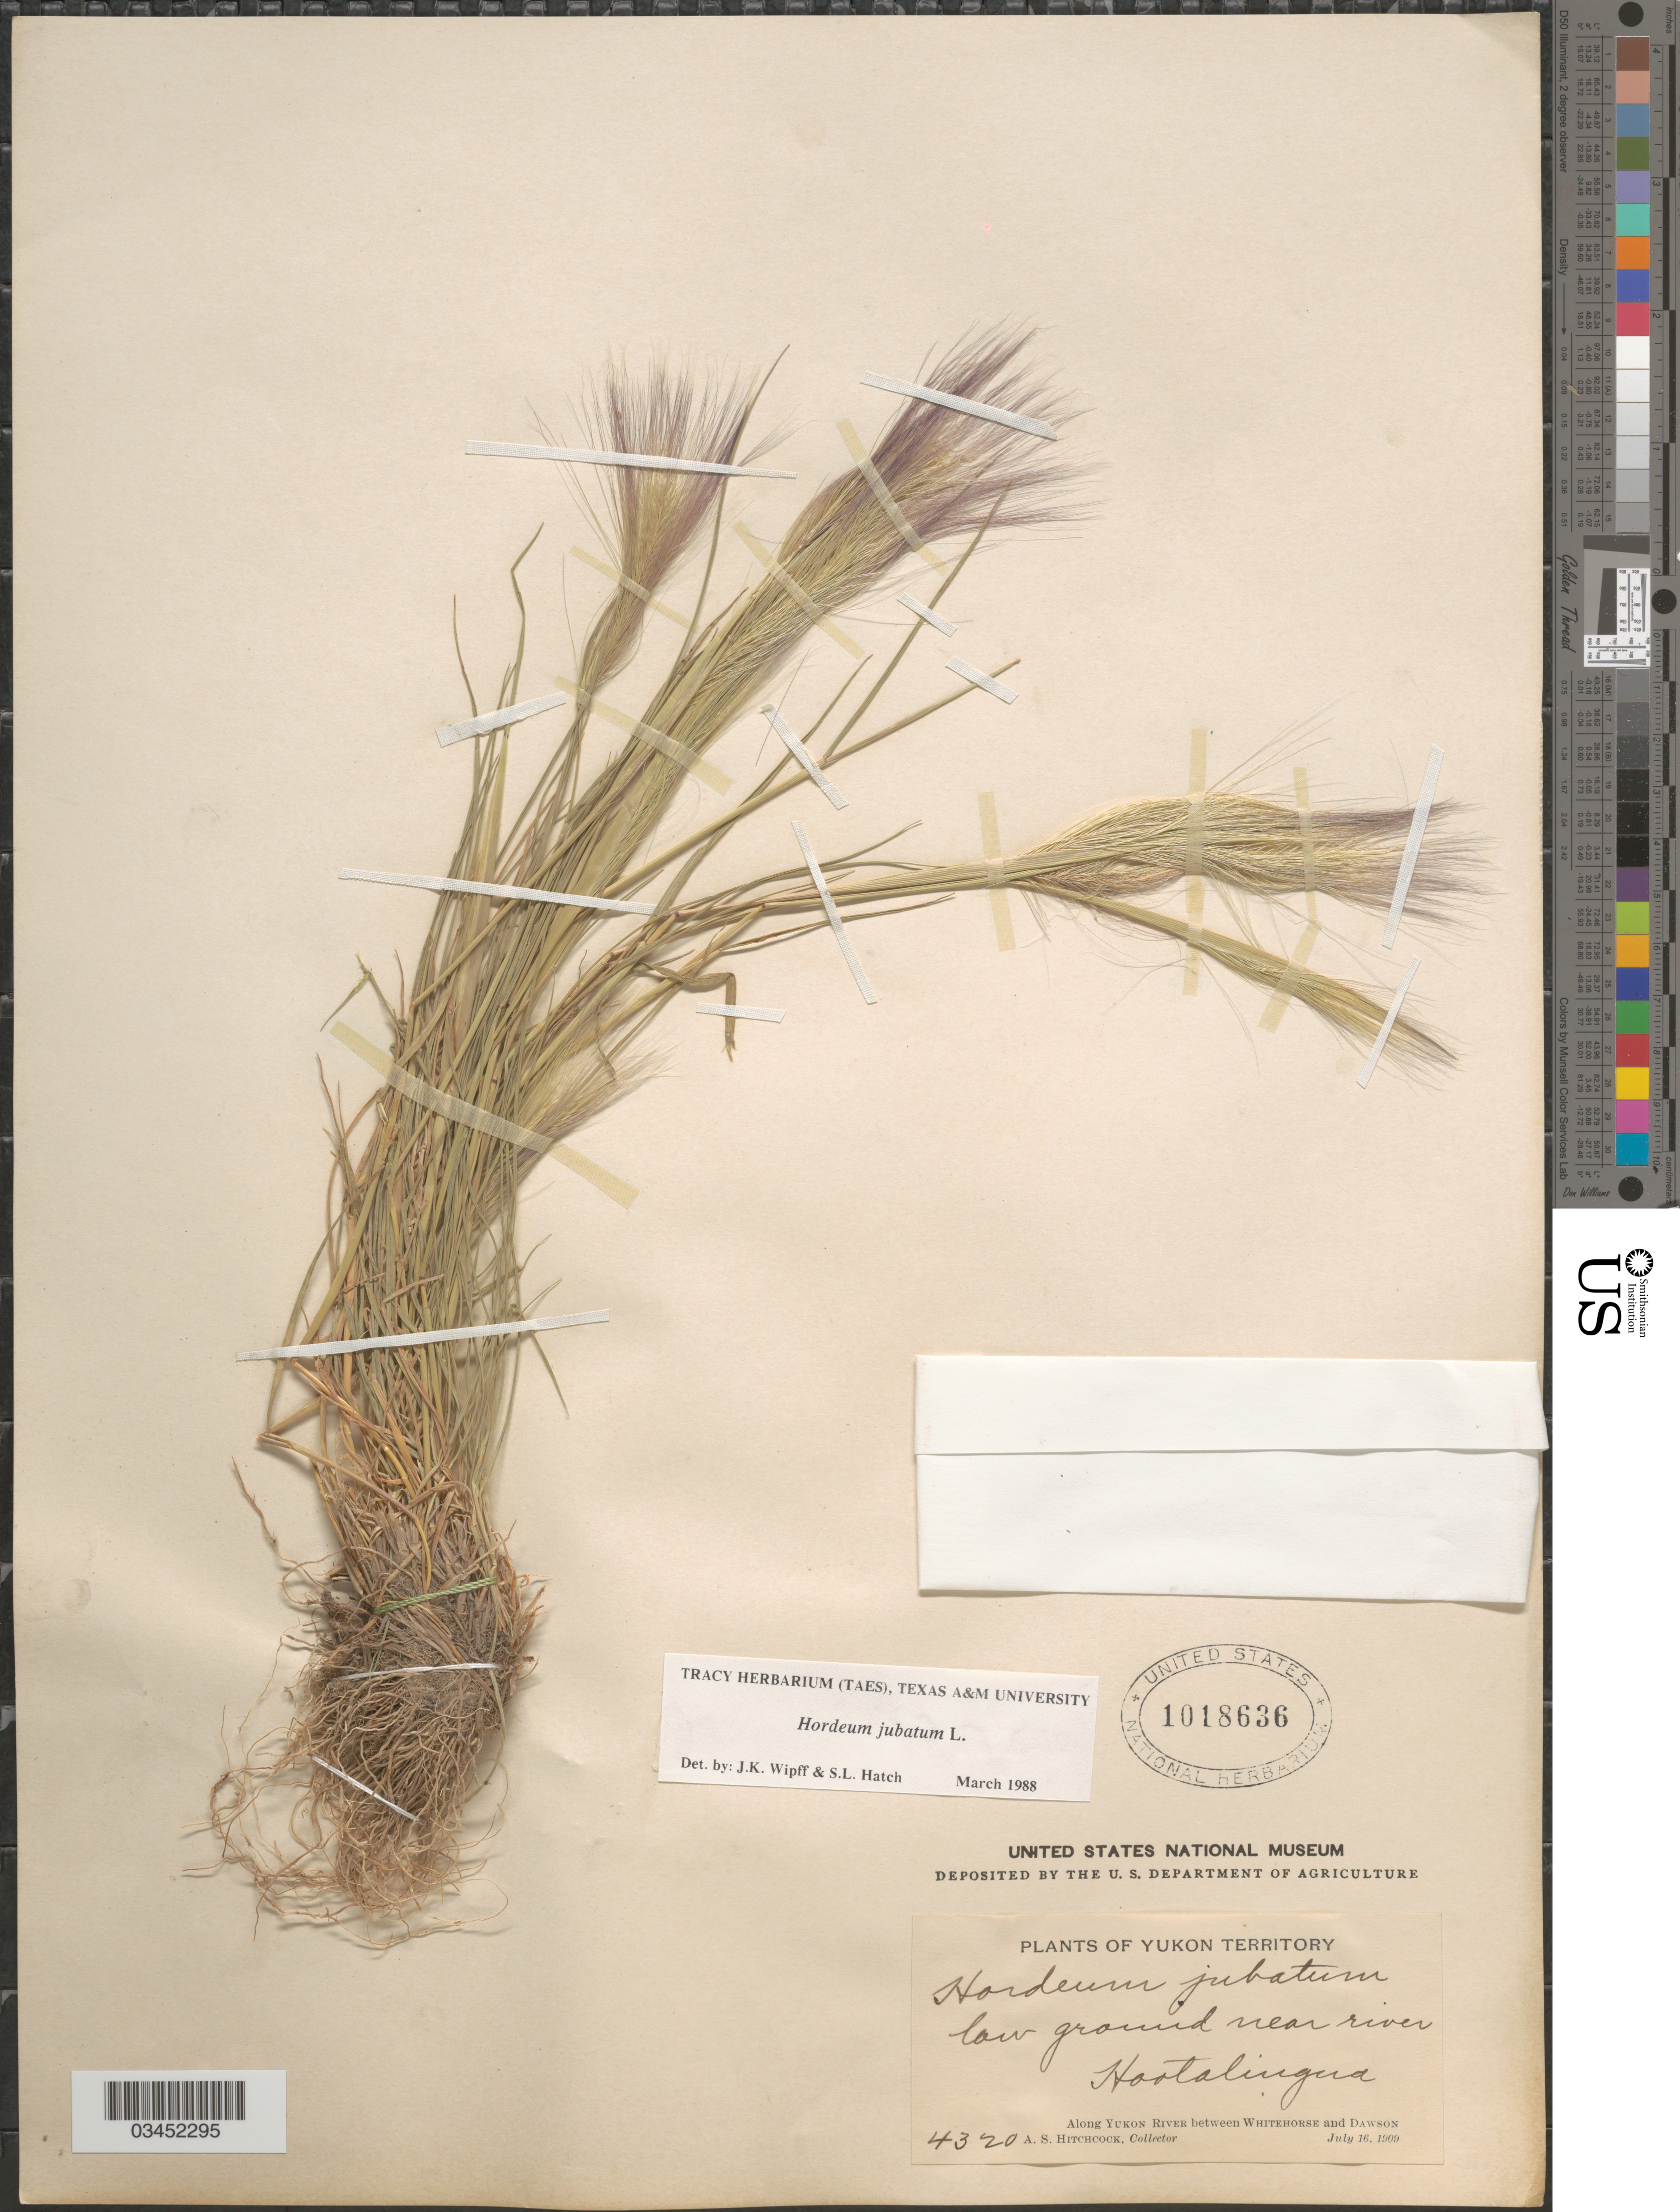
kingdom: Plantae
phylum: Tracheophyta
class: Liliopsida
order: Poales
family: Poaceae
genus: Hordeum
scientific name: Hordeum jubatum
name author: L.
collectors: A. S. Hitchcock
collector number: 4320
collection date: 1909-07-16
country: Canada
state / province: Yukon Territory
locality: Low ground near river Hootalinqua. Along Yukon River between Whitehorse and Dawson.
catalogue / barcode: US 1018636